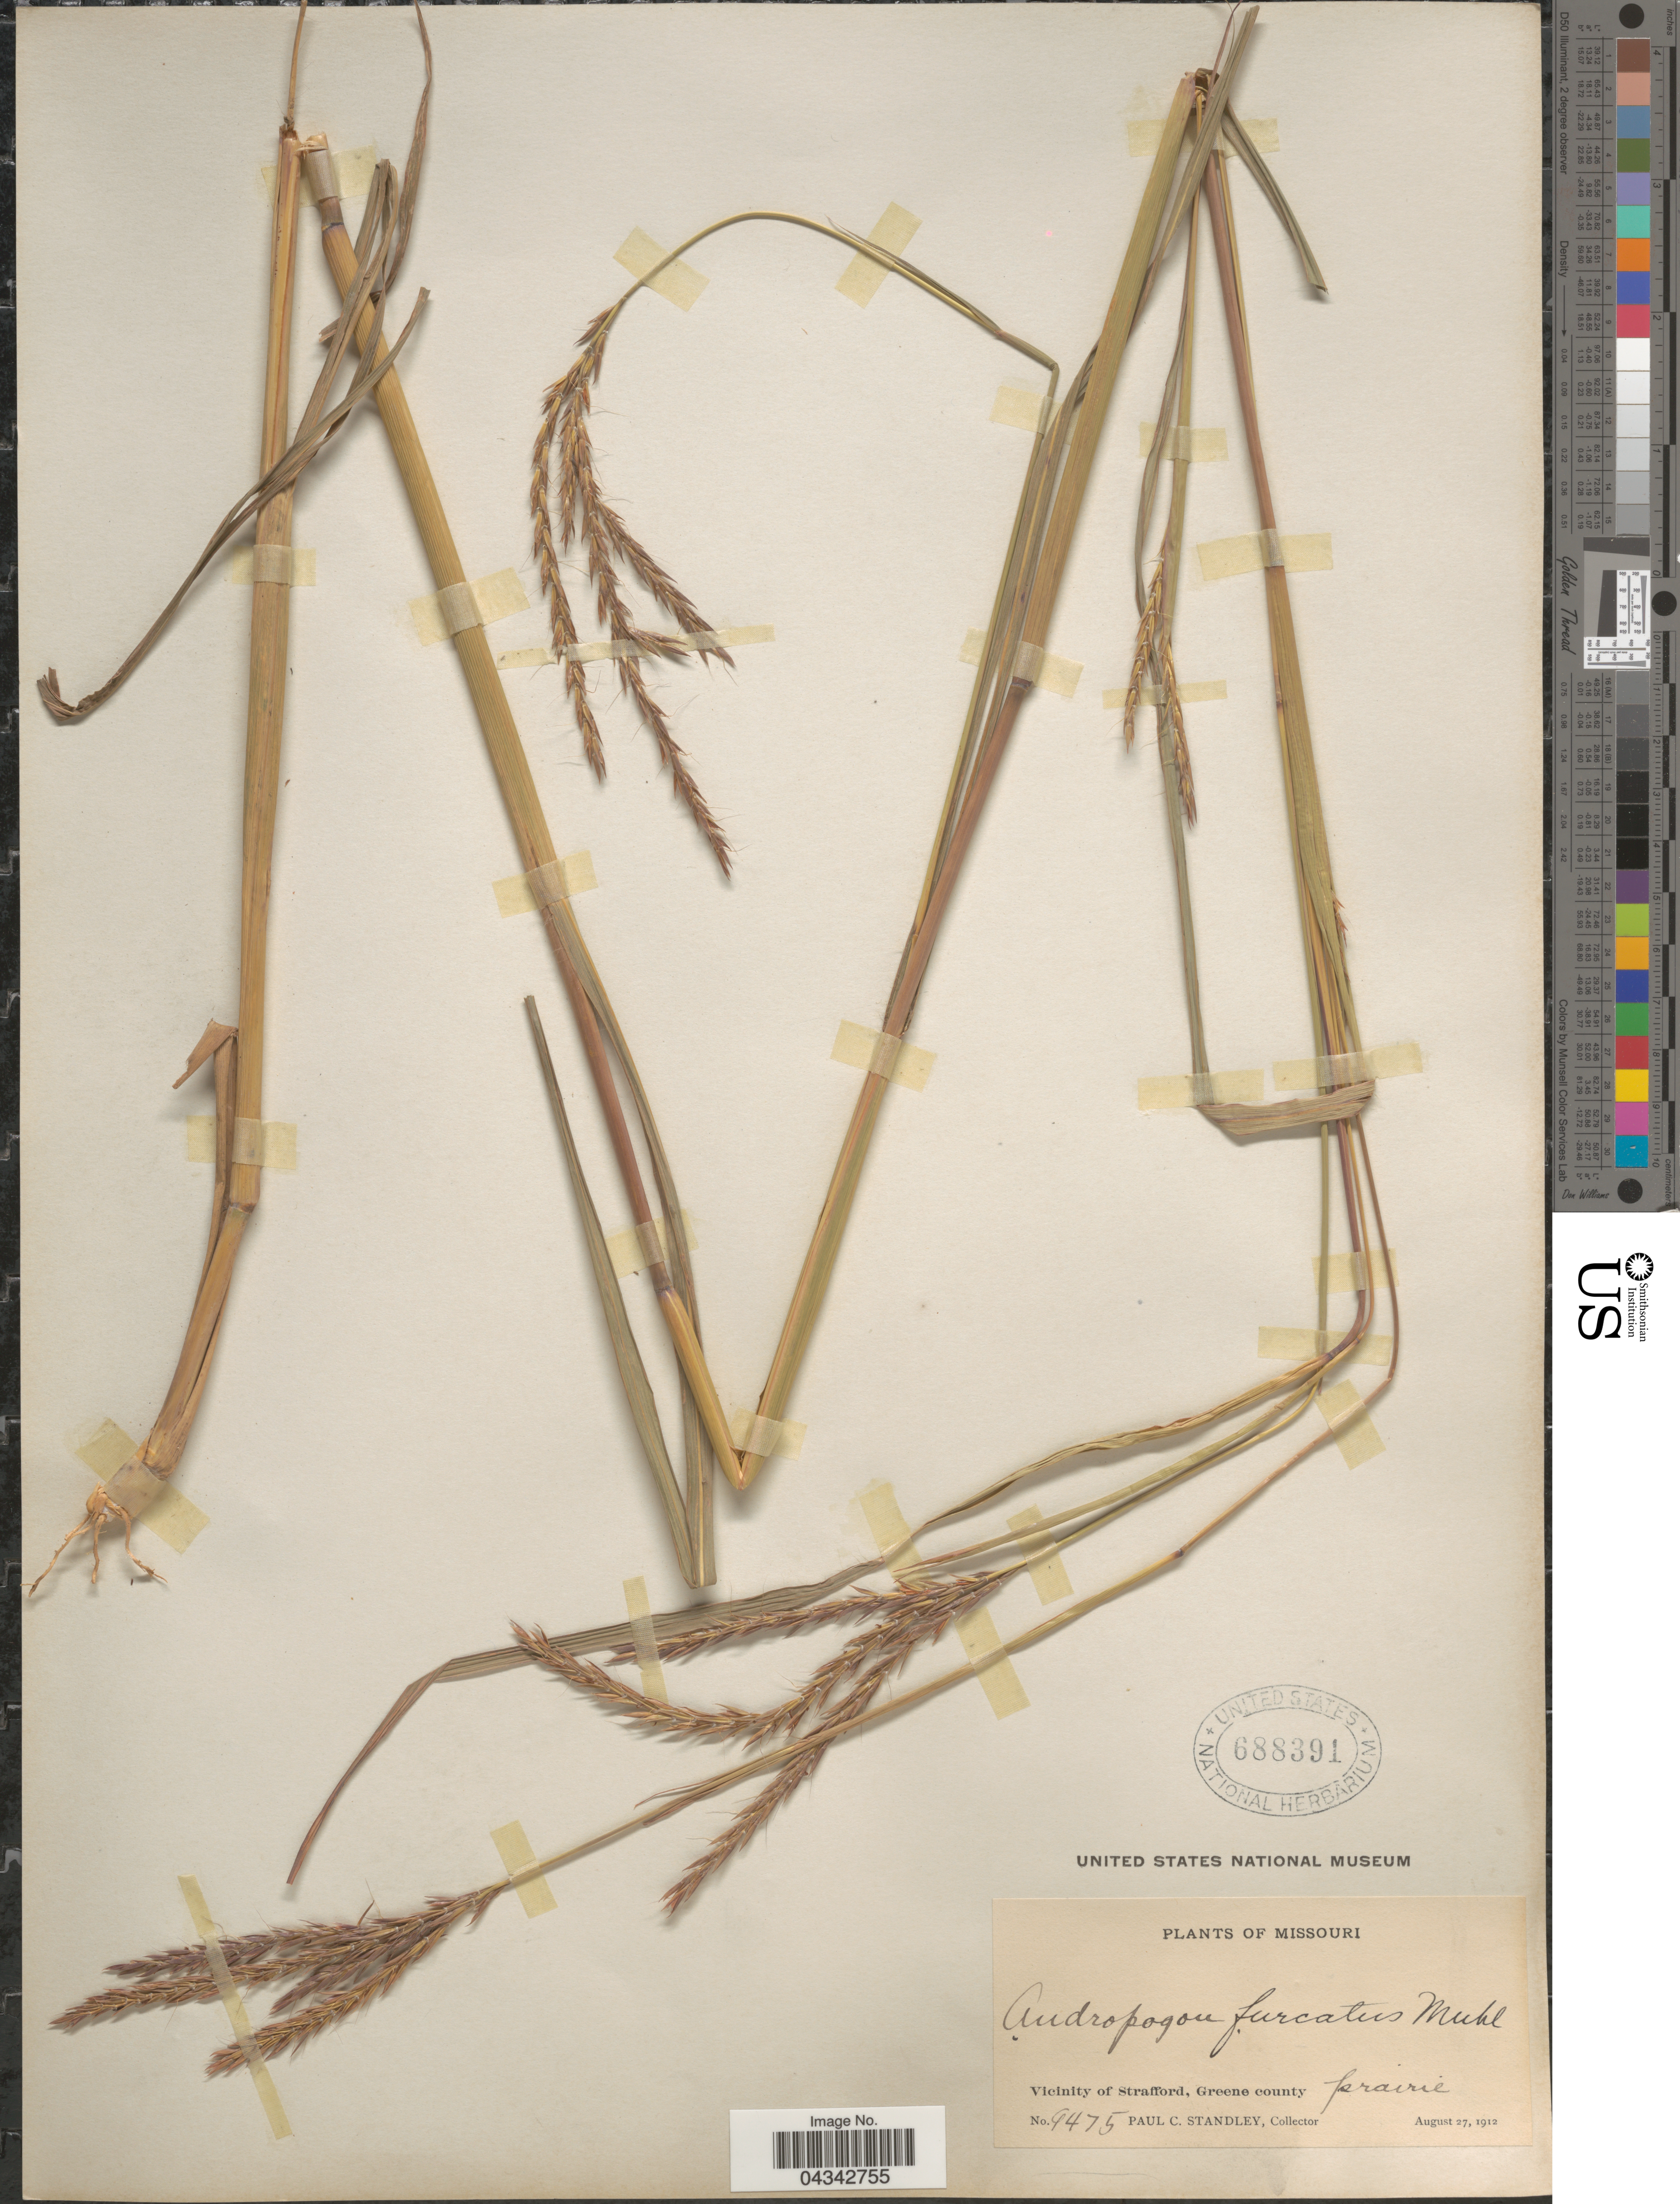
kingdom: Plantae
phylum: Tracheophyta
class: Liliopsida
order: Poales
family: Poaceae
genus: Andropogon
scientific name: Andropogon gerardii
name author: Vitman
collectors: P. C. Standley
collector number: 9475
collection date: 1912-08-27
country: United States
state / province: Missouri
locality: Vicinity of Strafford, Greene county.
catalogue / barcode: US 688391